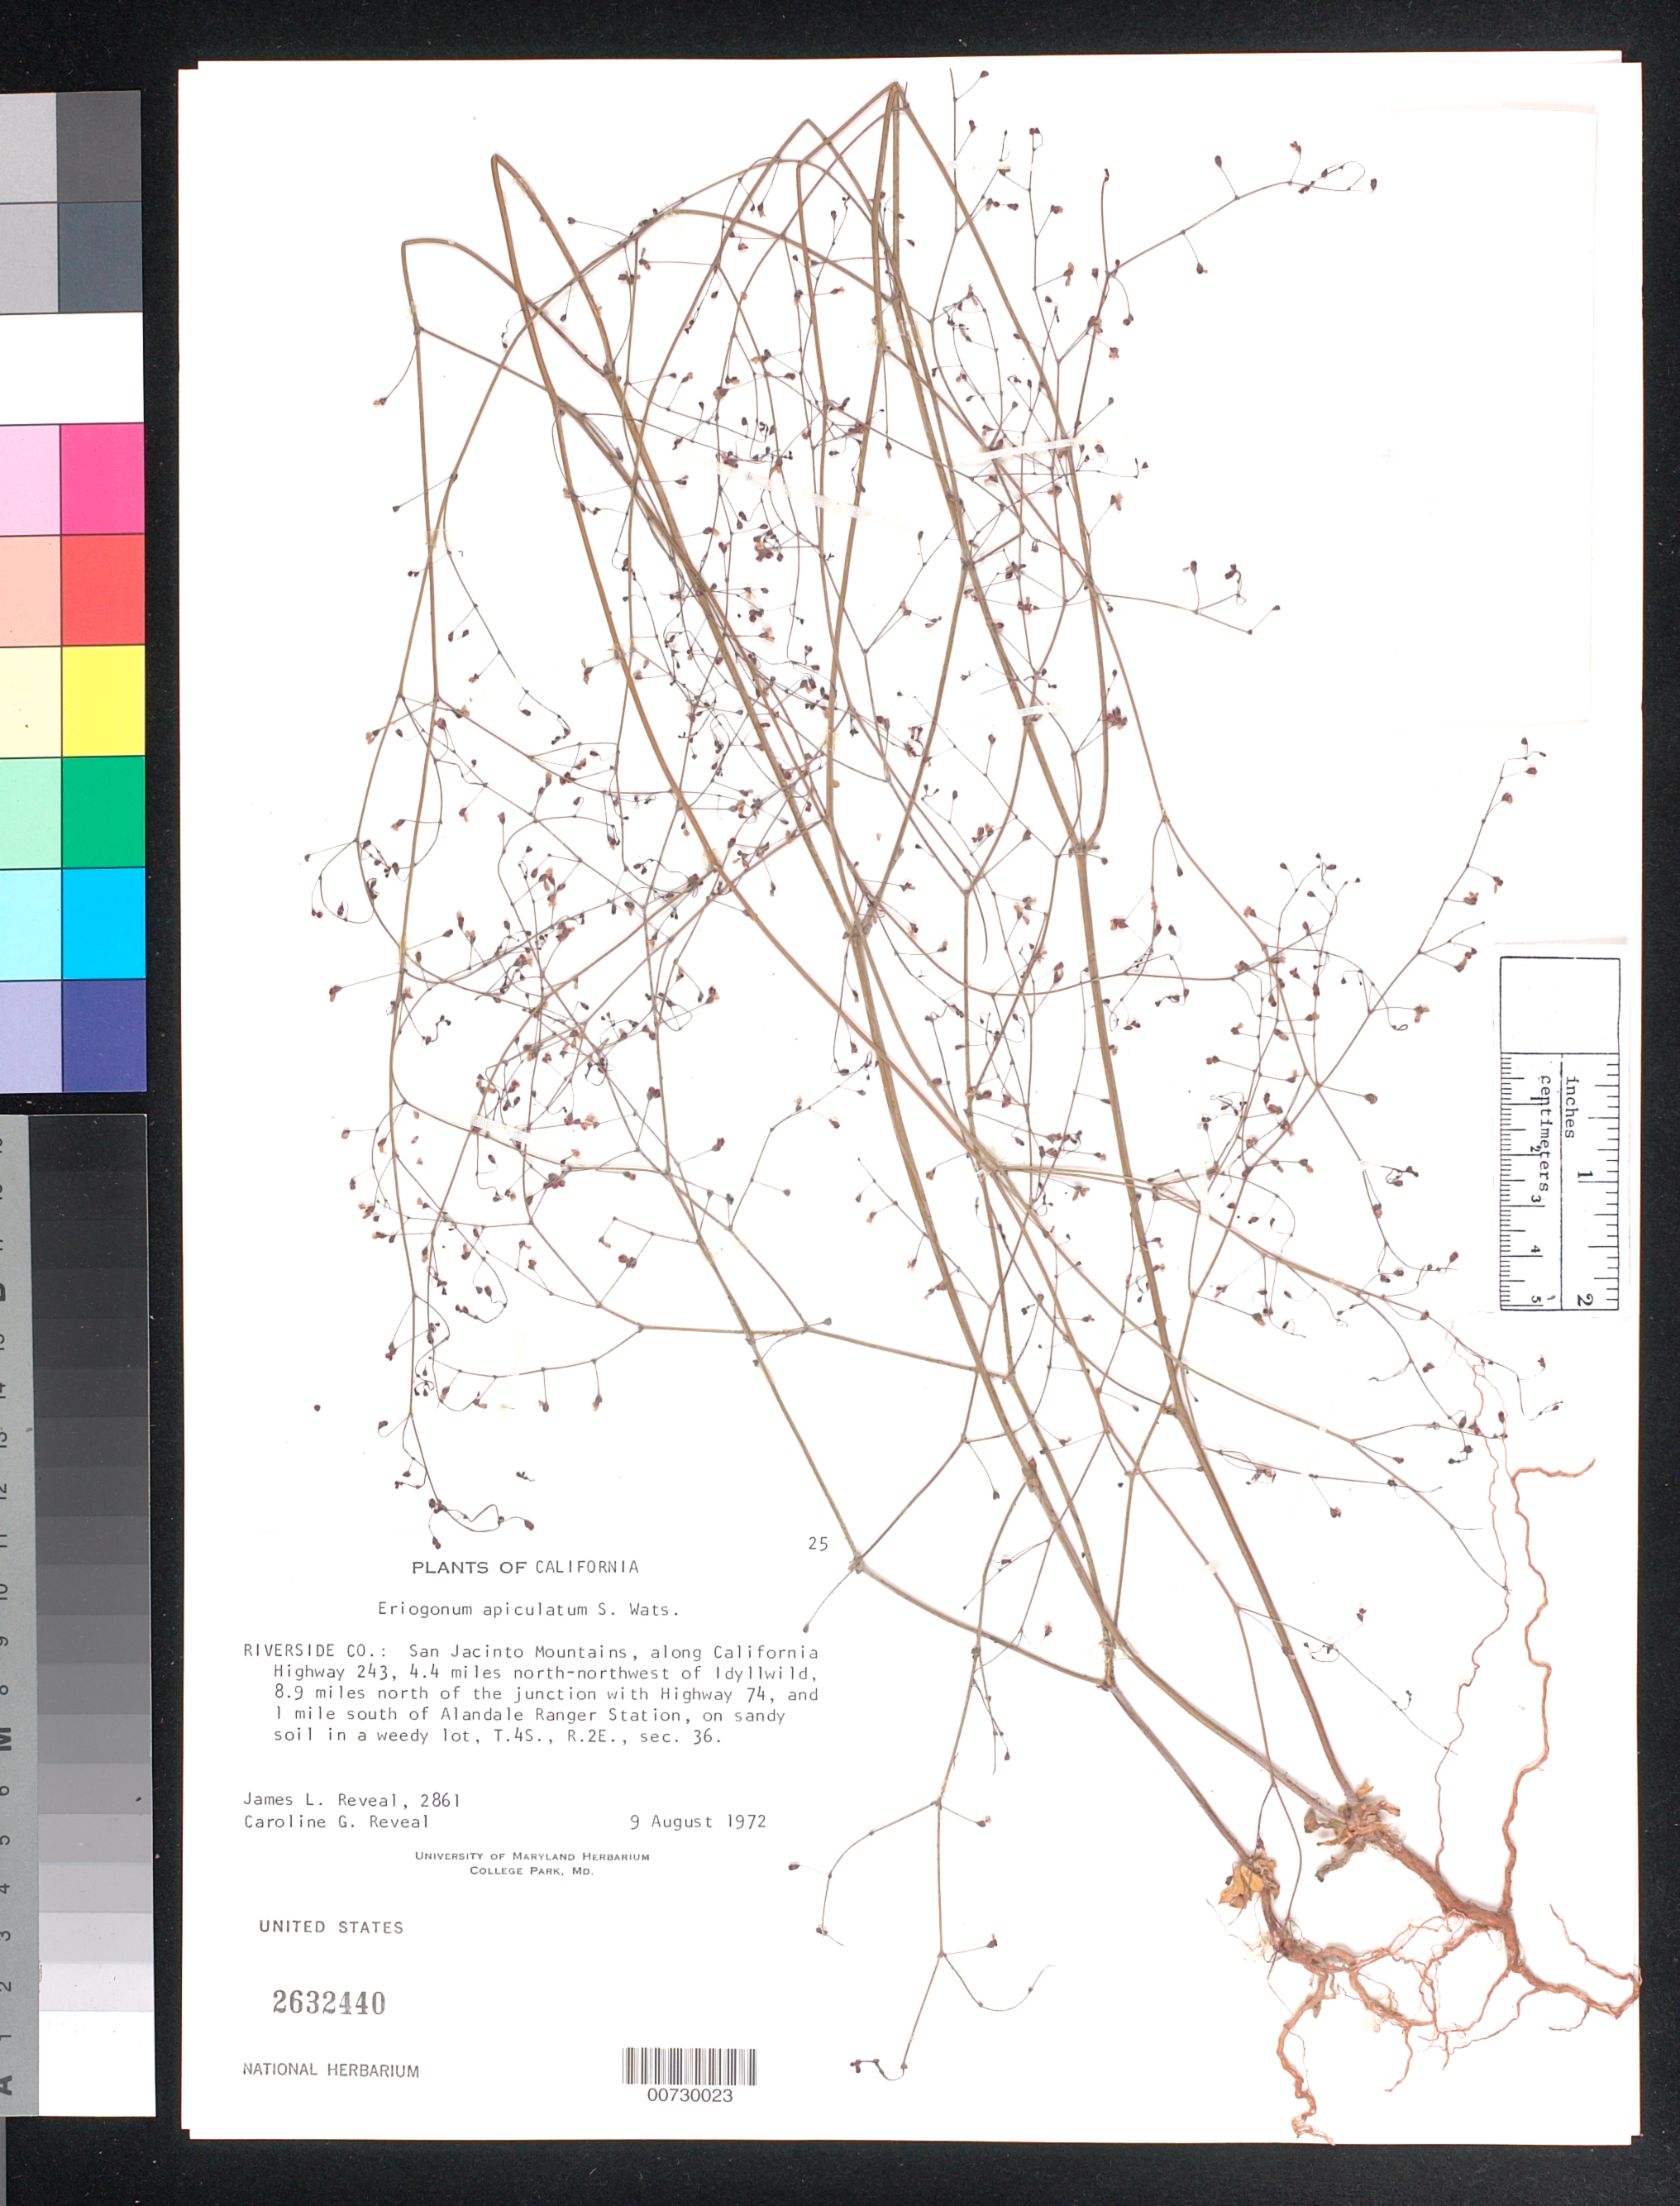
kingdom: Plantae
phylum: Tracheophyta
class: Magnoliopsida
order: Caryophyllales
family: Polygonaceae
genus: Eriogonum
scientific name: Eriogonum apiculatum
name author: S. Watson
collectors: J. L. Reveal & C. G. Reveal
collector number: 2861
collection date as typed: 9 Aug 1972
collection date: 1972-08-09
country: United States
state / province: California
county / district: Riverside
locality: San Jacinto Mountains, along California Highway 243, 4.4 miles north-northwest of Idyllwild, 8.9 miles north of the junction with Highway 74, and 1 mile south Alandale Ranger Station.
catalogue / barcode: US 2632440